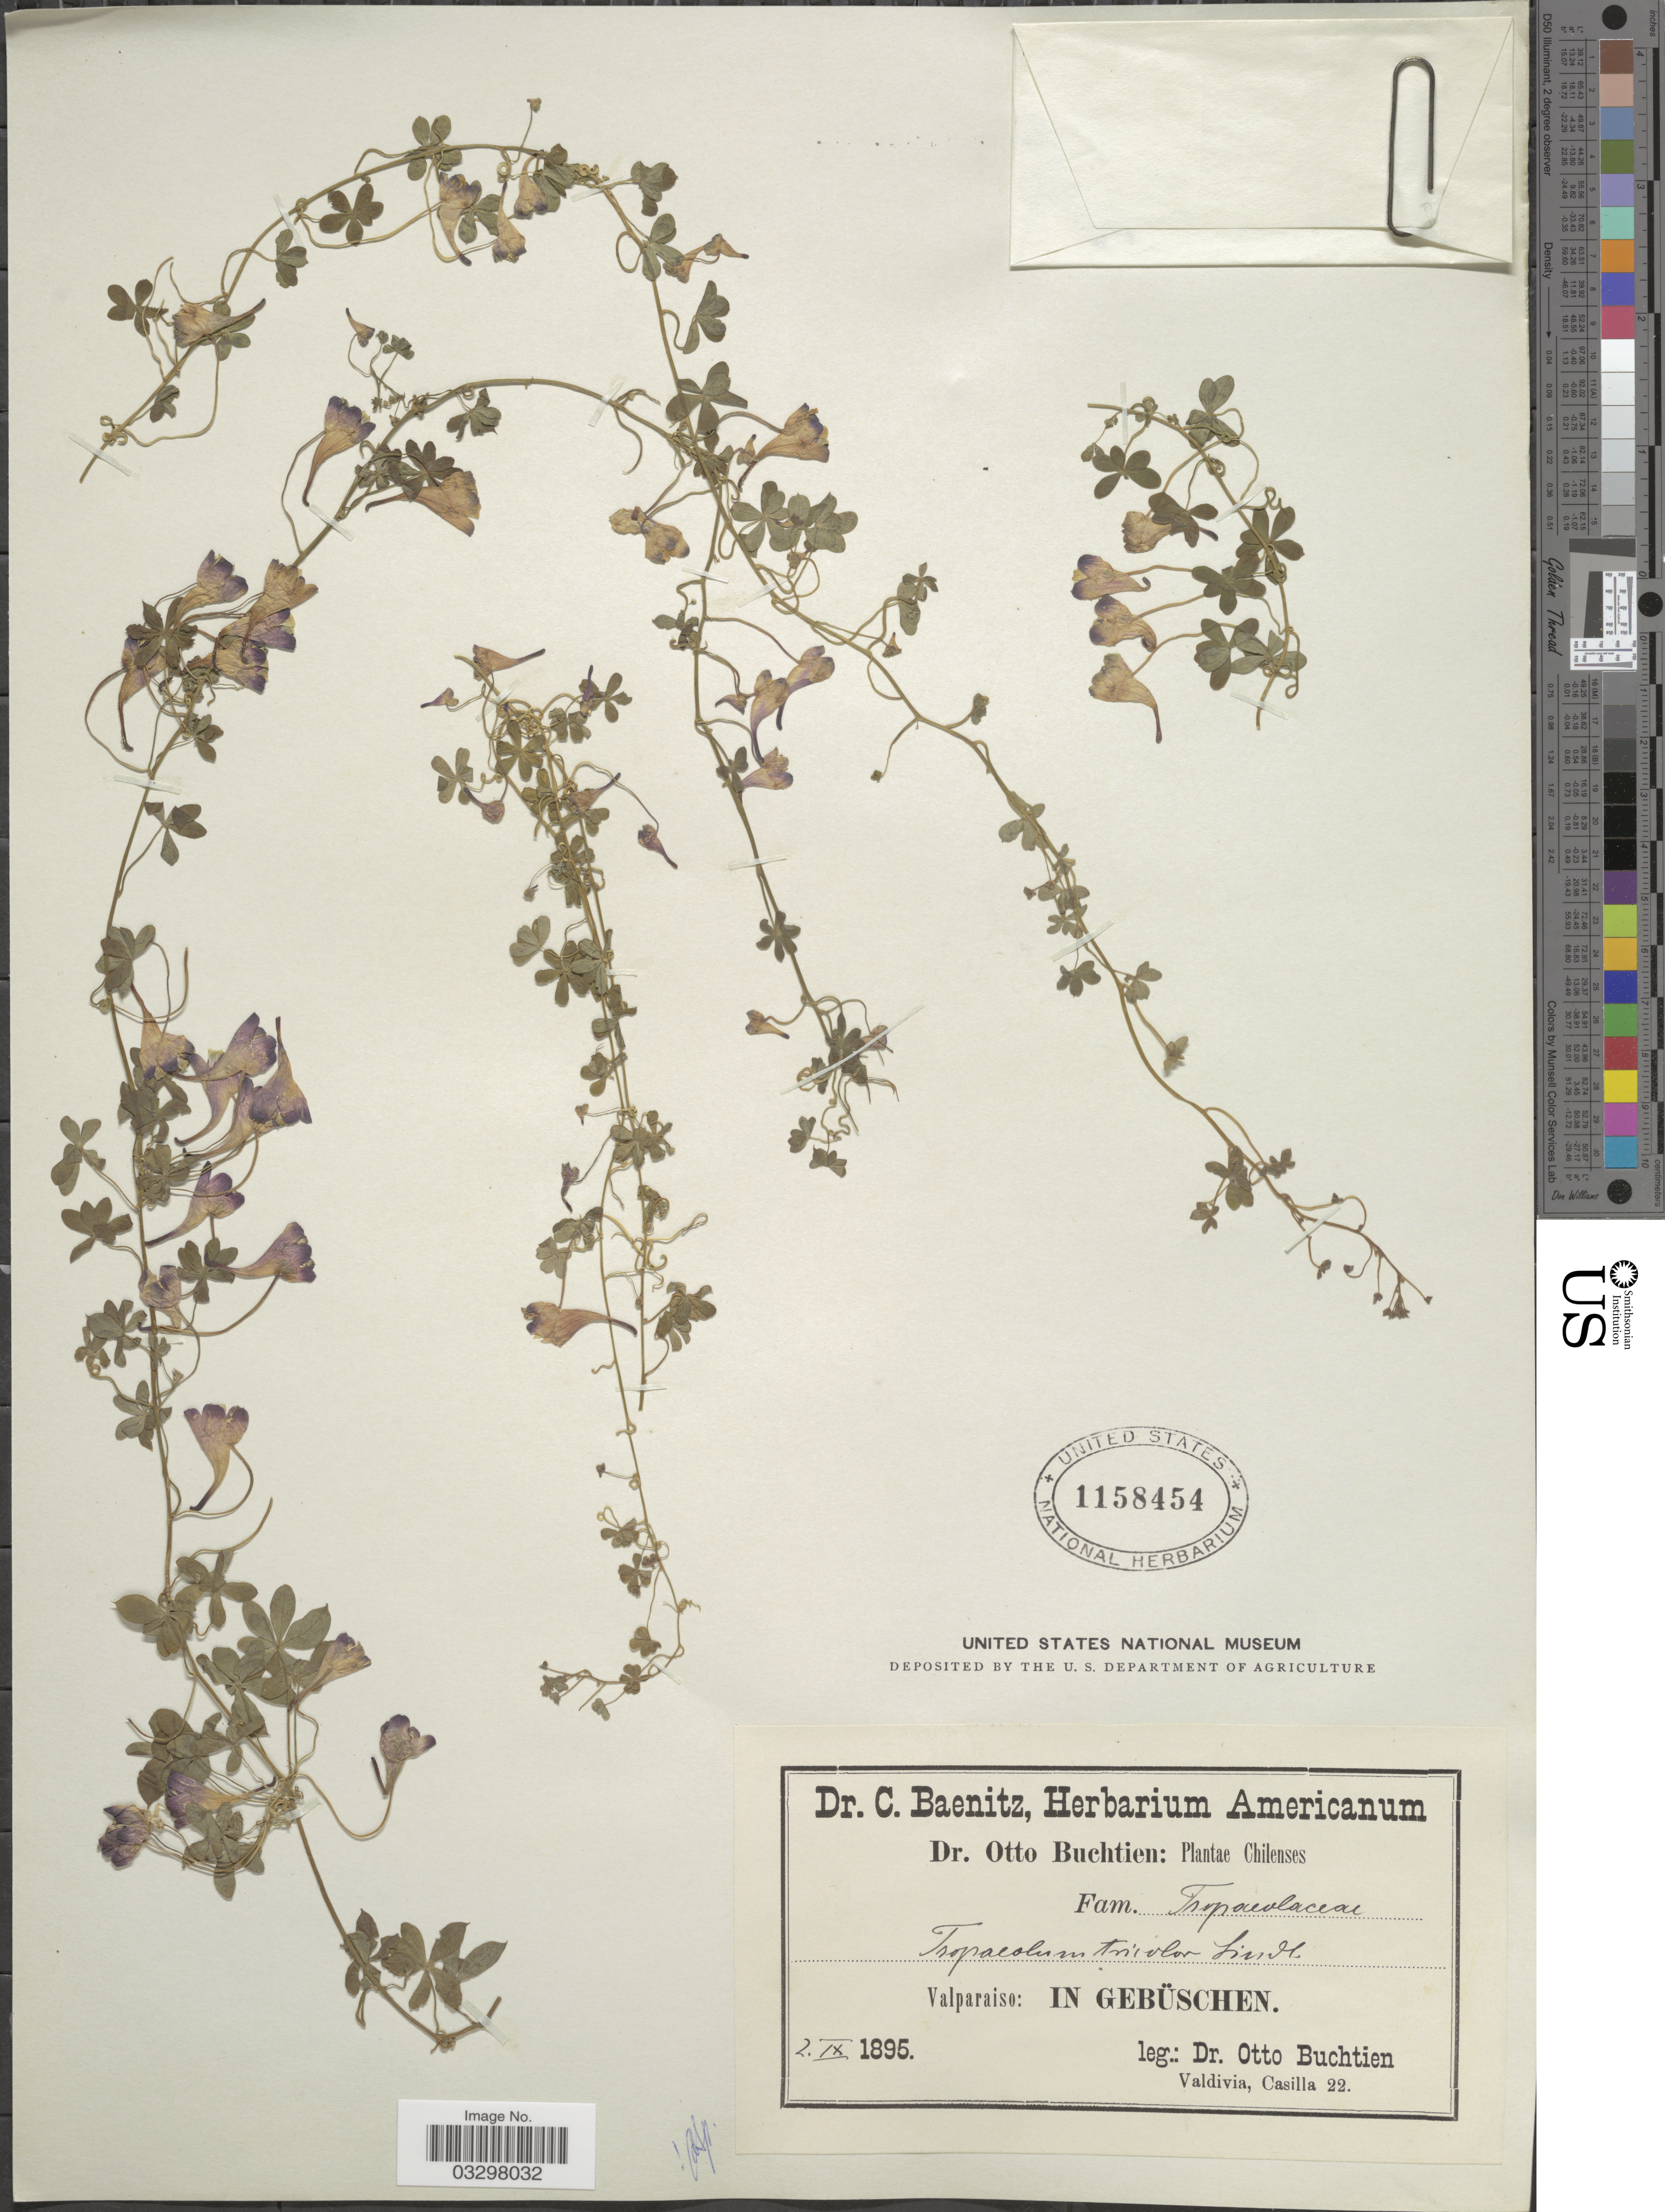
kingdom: Plantae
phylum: Tracheophyta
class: Magnoliopsida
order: Brassicales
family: Tropaeolaceae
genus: Tropaeolum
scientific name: Tropaeolum tricolor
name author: Sweet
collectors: O. Buchtien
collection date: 1895-09-02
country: Chile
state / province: Valparaíso (V)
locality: In Gebüschen.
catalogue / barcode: US 1158454